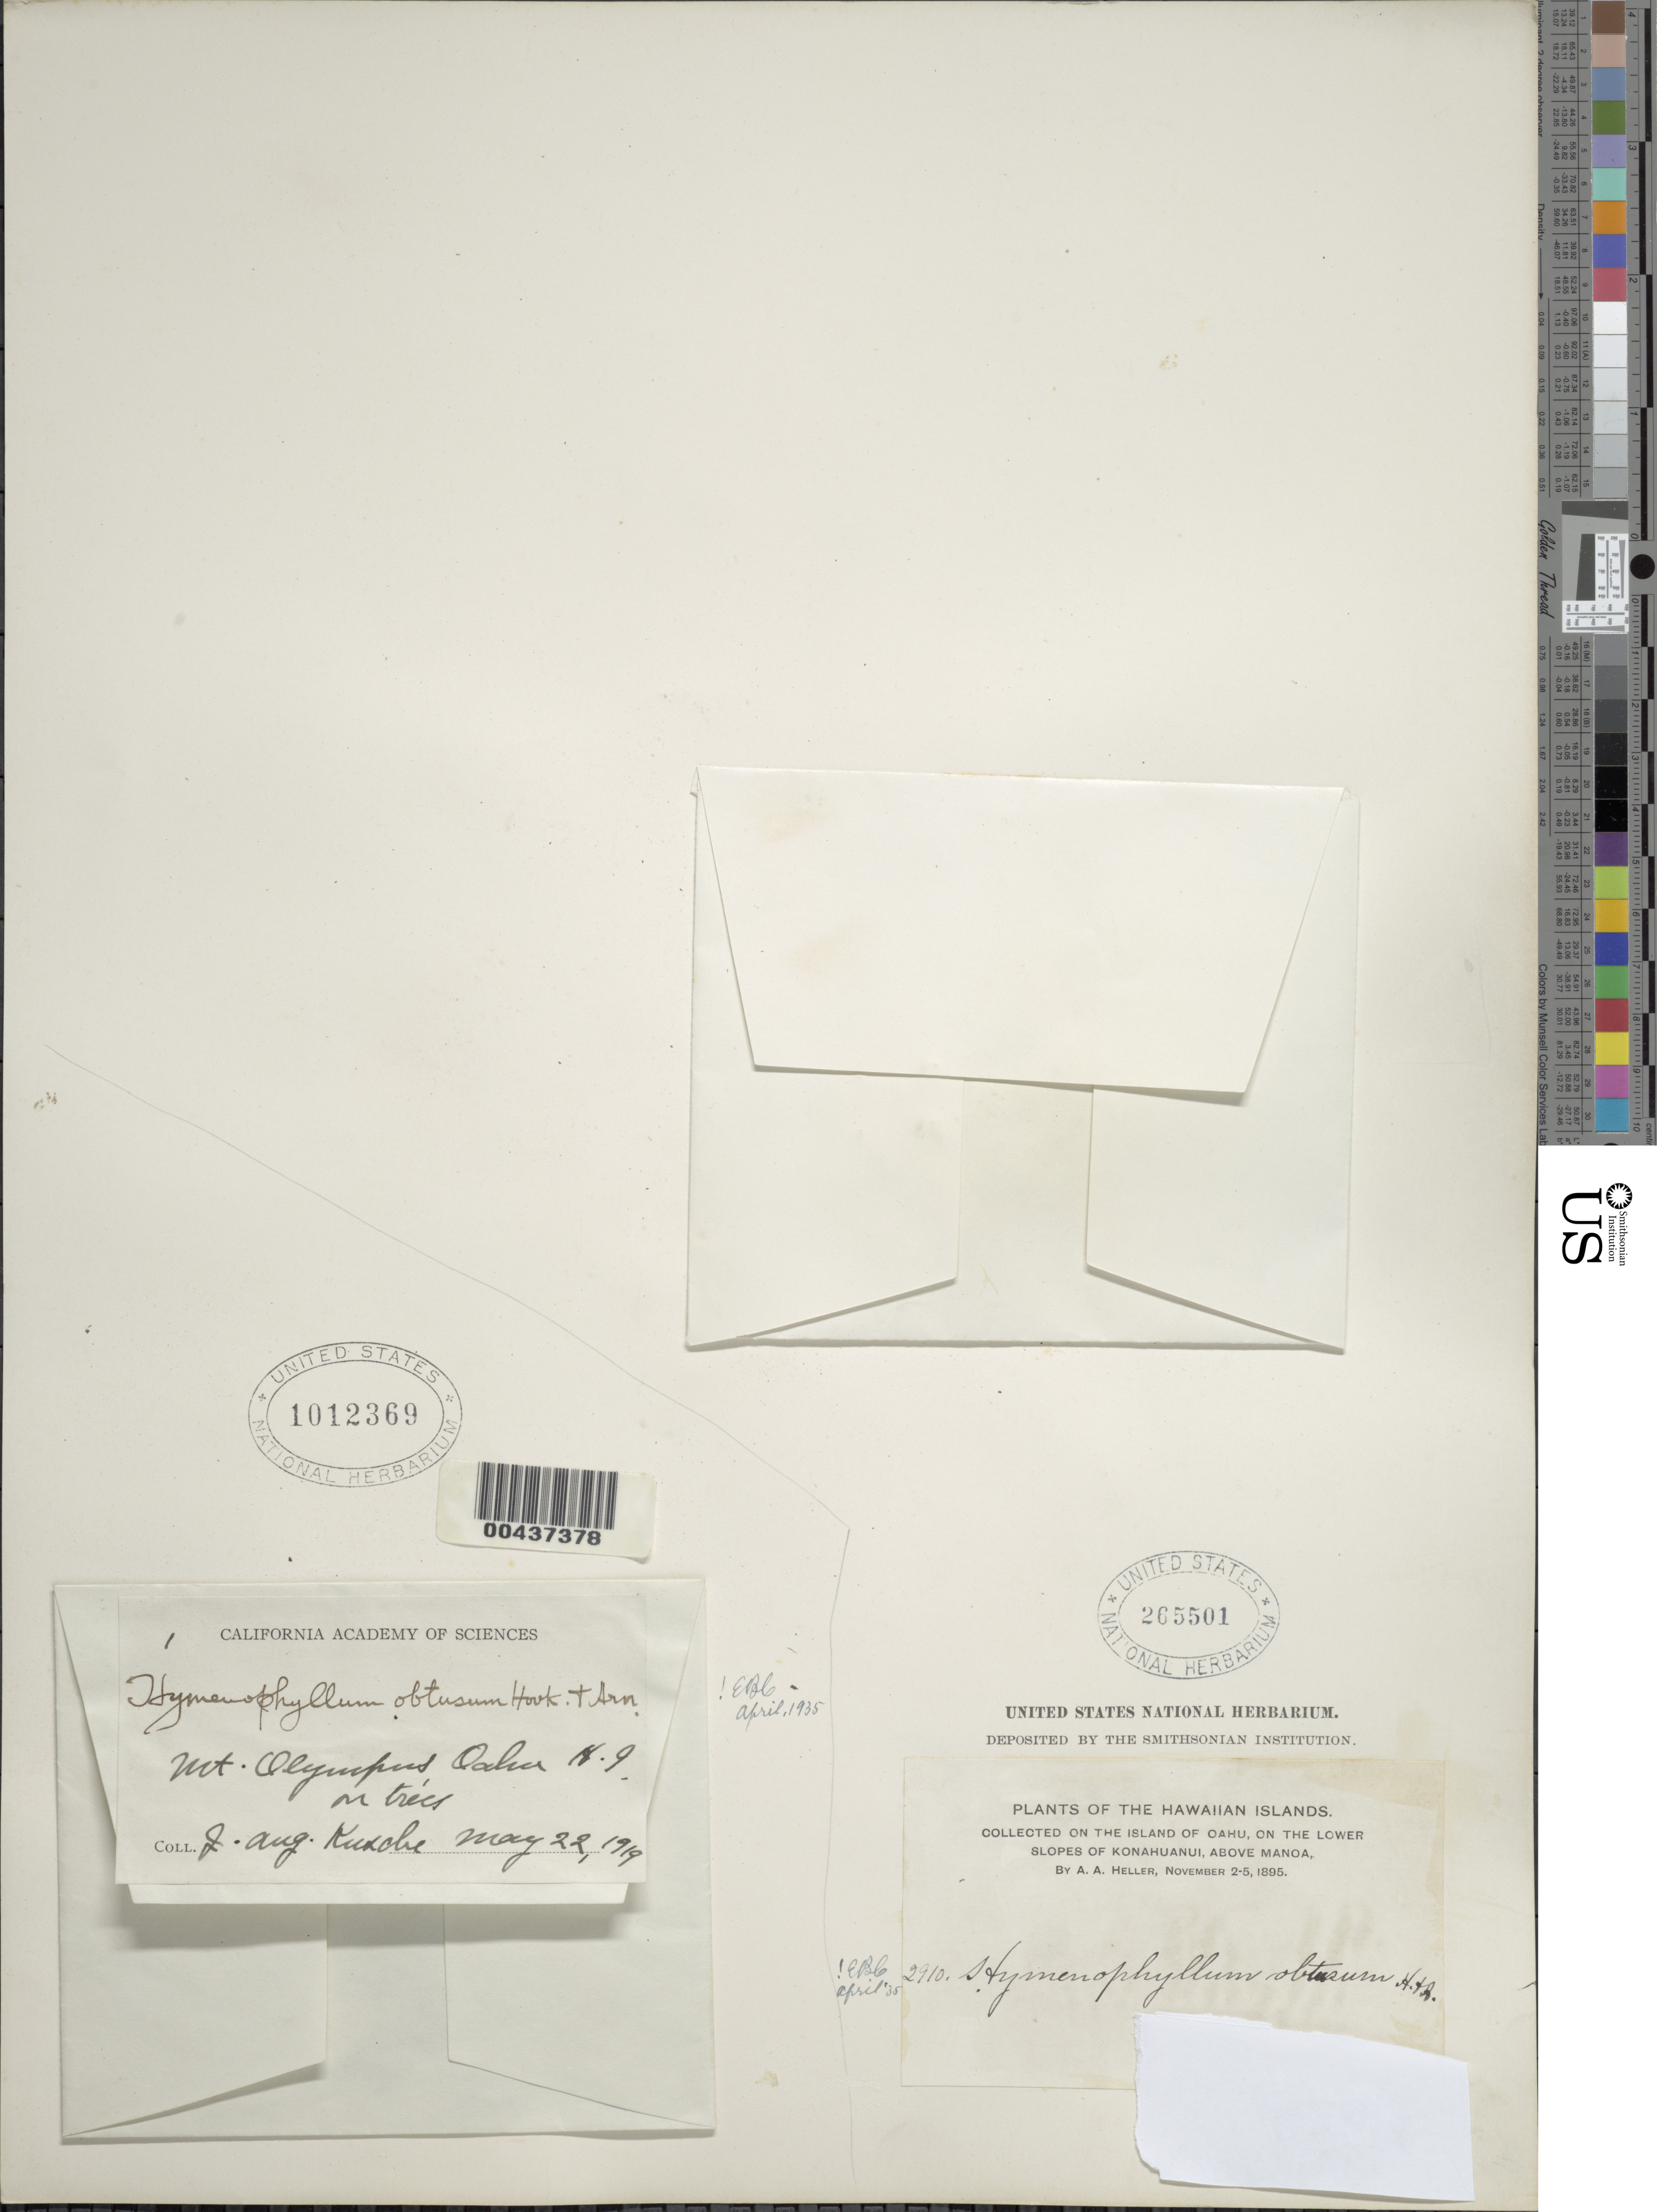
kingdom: Plantae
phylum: Tracheophyta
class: Polypodiopsida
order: Hymenophyllales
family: Hymenophyllaceae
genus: Hymenophyllum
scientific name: Hymenophyllum obtusum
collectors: J. Kusche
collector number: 1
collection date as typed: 22 May 1919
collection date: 1919-05-22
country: United States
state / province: Hawaii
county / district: Honolulu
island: Oahu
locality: Mt. Olympus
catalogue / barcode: US 1012369